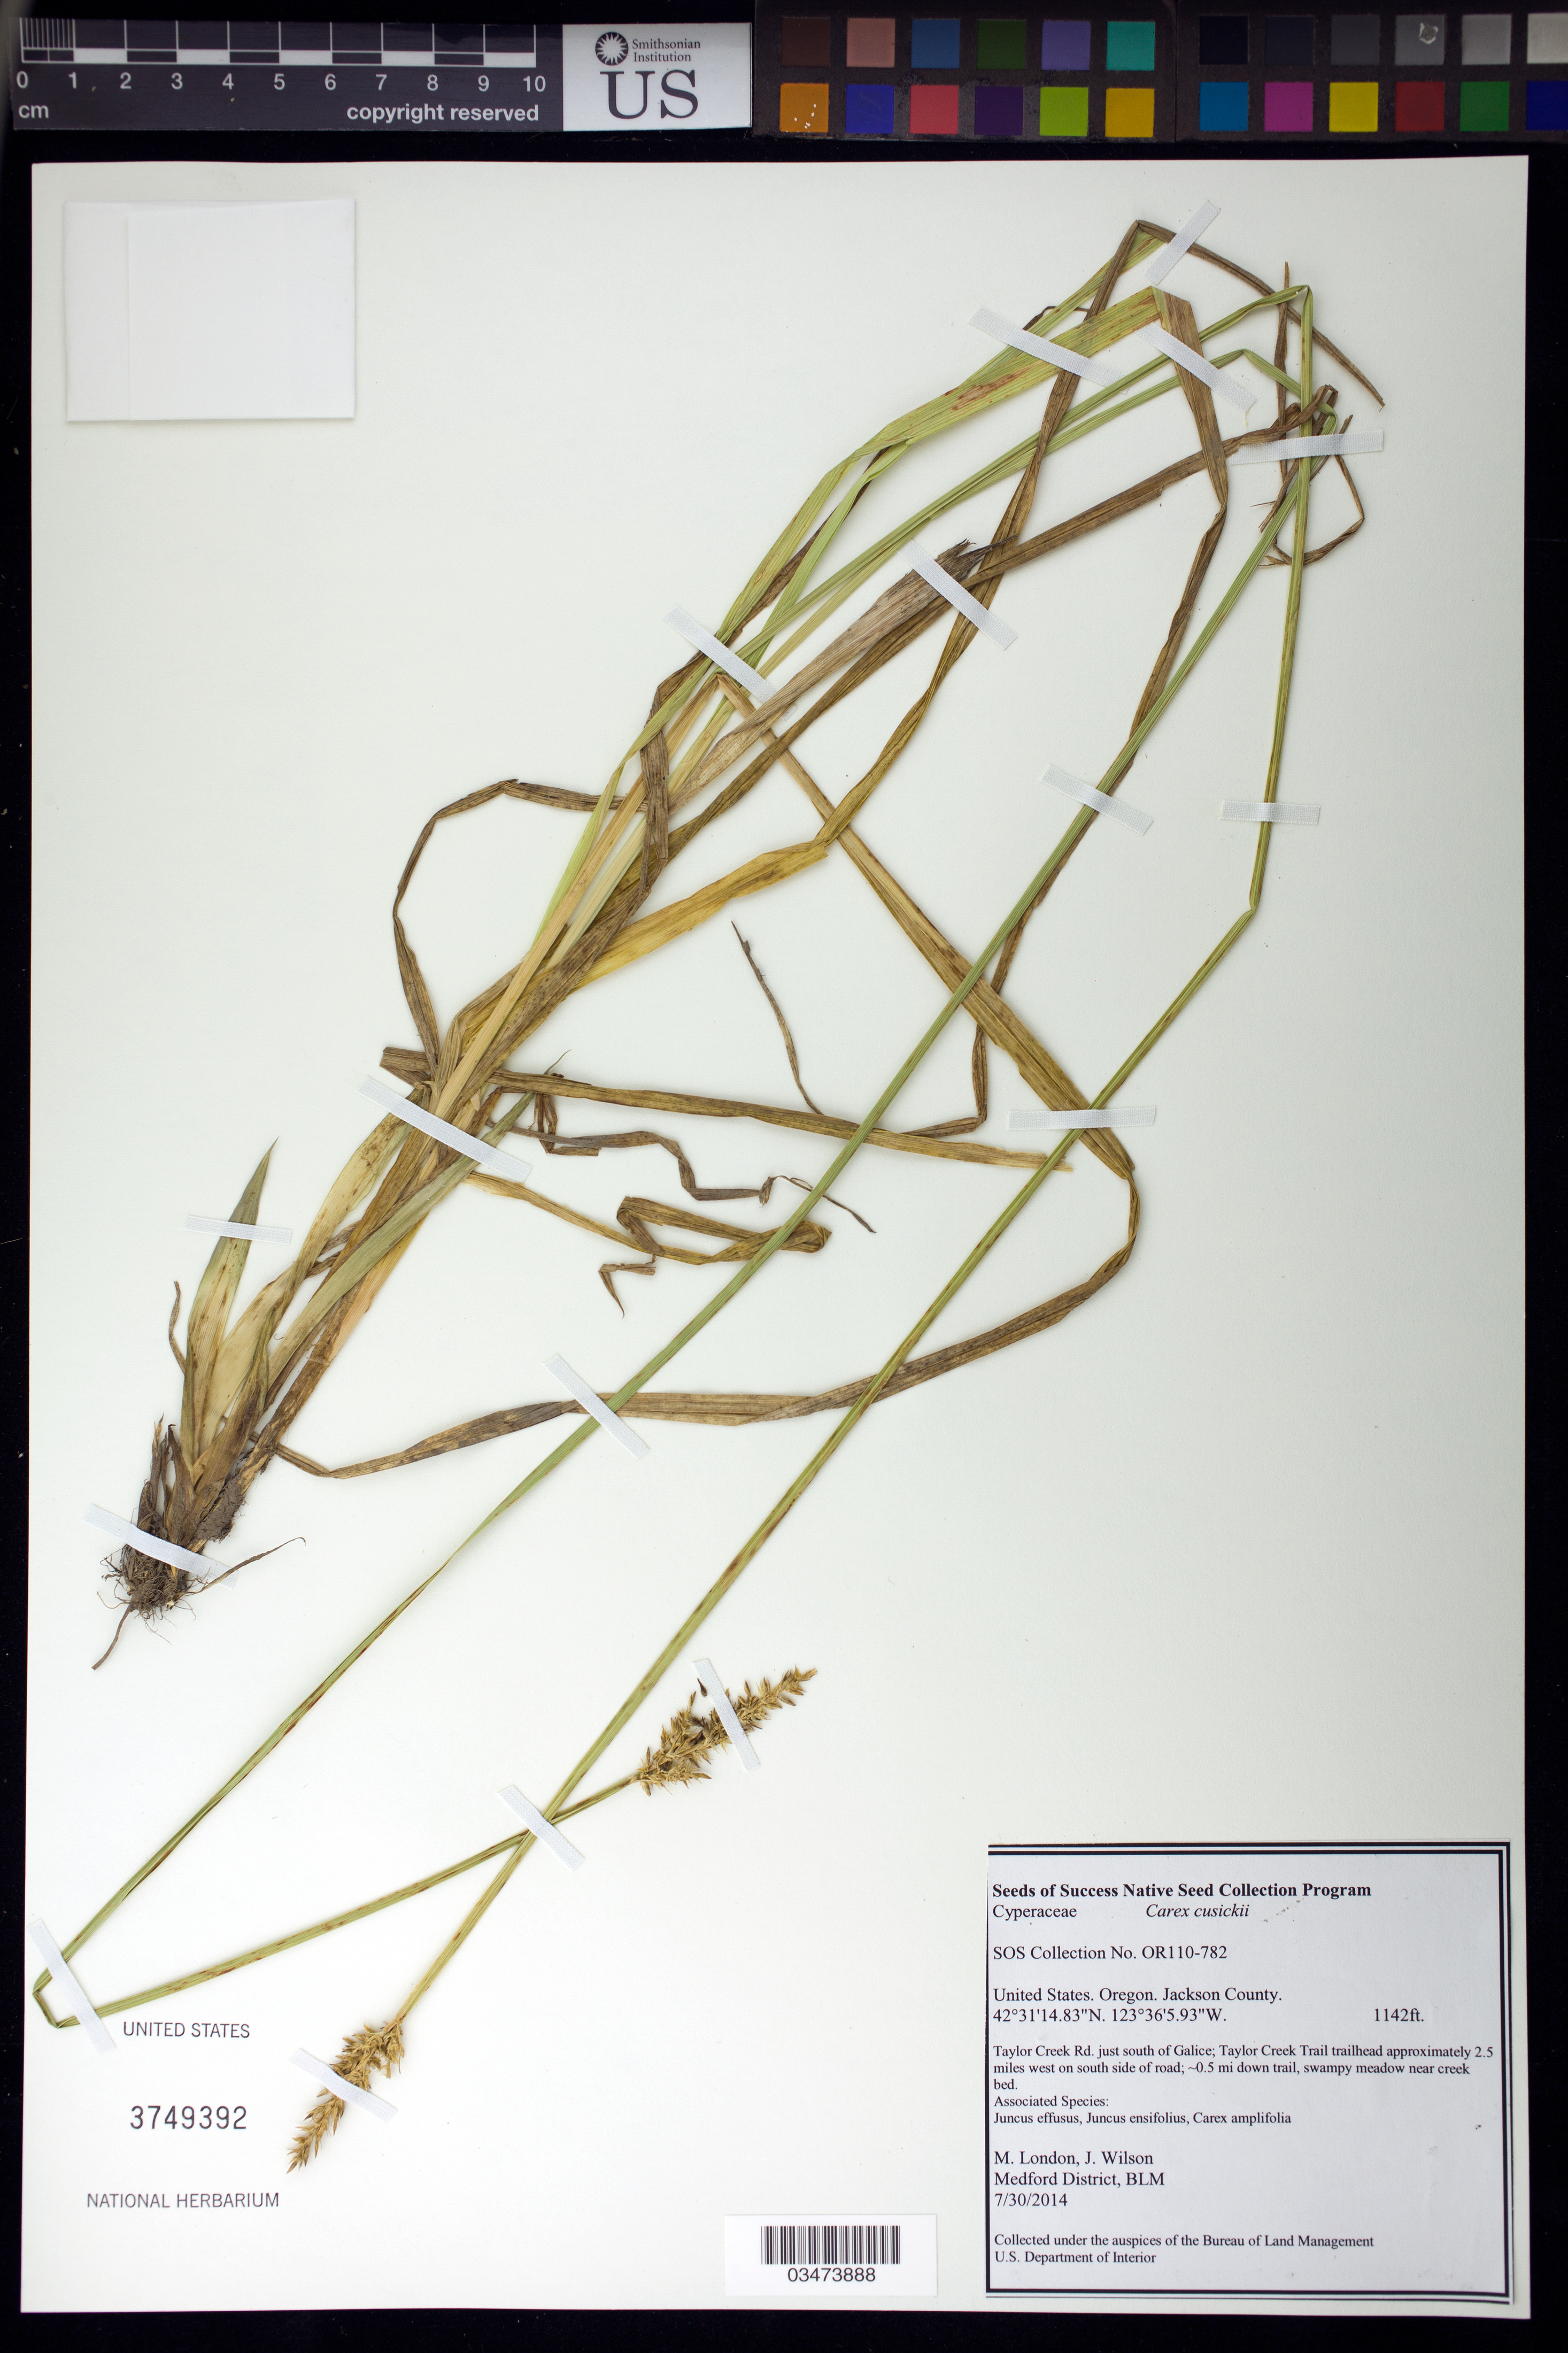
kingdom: Plantae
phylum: Tracheophyta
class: Liliopsida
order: Poales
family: Cyperaceae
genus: Carex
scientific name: Carex cusickii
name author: Mack.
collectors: M. London & J. Wilson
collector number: OR110-782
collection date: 2014-07-30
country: United States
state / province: Oregon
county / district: Jackson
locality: Taylor Creek Rd, just S of Galice, swampy meadow near creek bed.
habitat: Associated species: Juncus effusus, Juncus ensifolius, Carex amplifolia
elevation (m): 348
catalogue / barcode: US 3749392